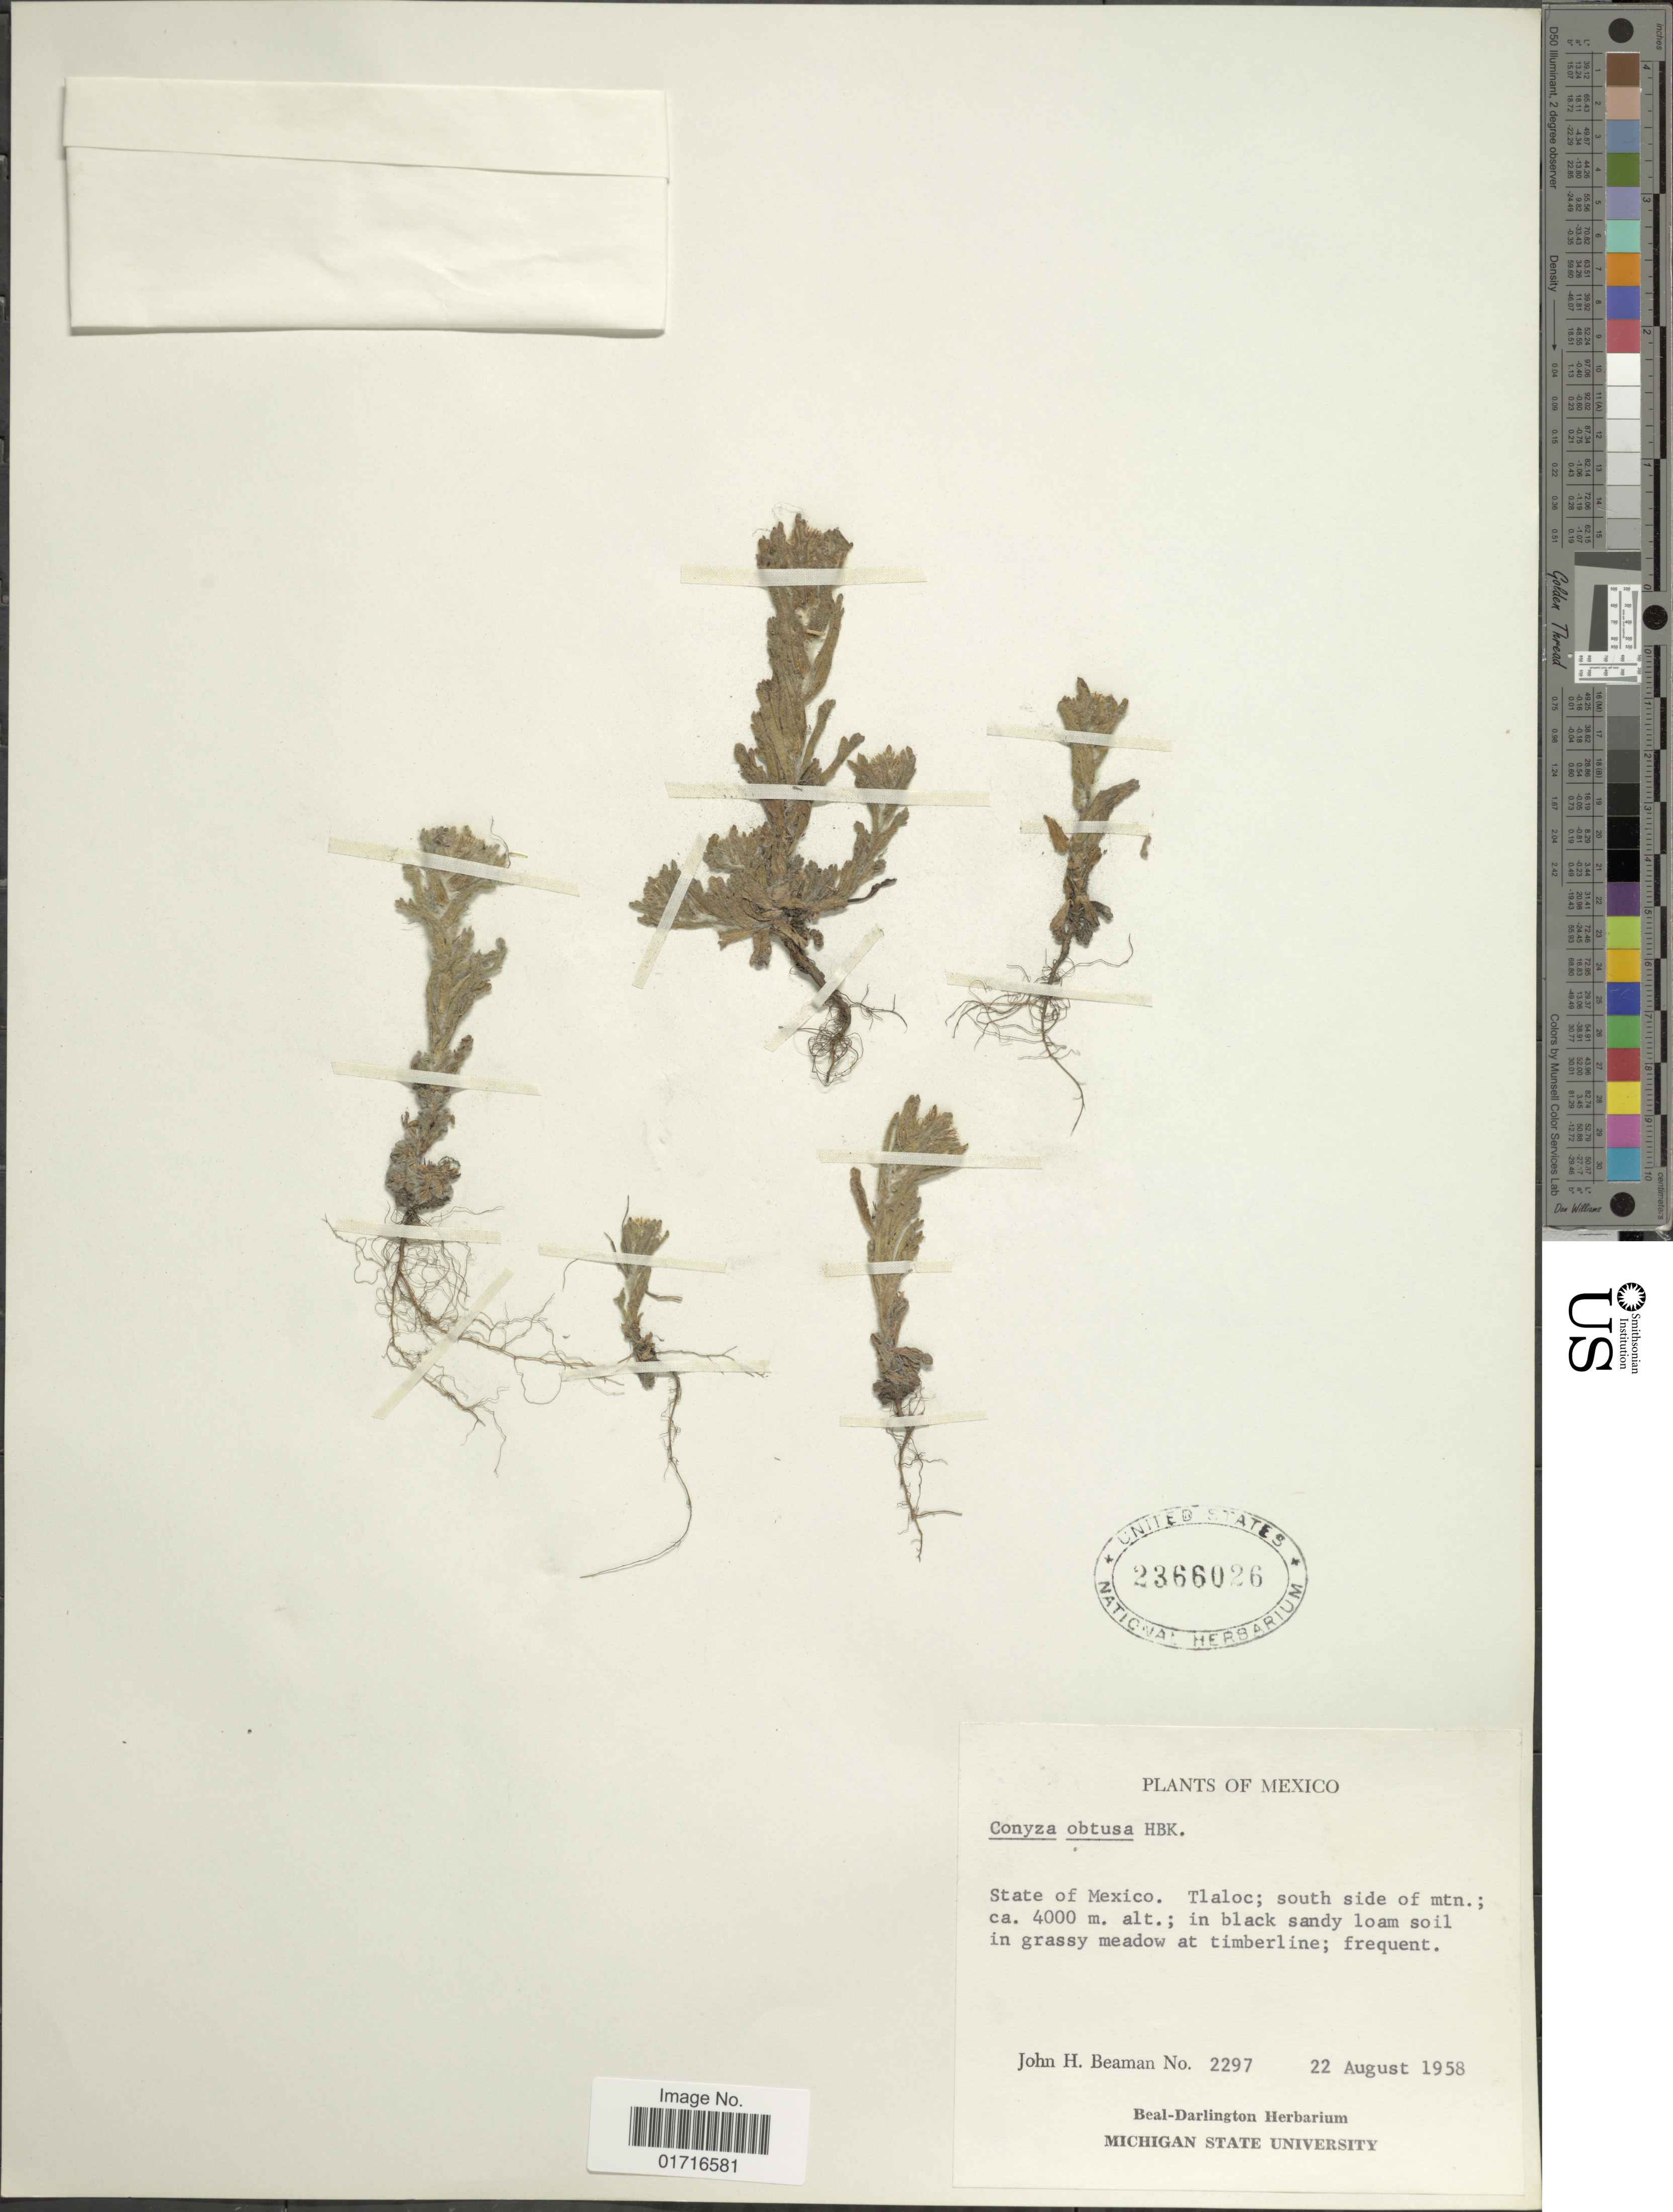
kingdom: Plantae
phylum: Tracheophyta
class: Magnoliopsida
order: Asterales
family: Asteraceae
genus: Conyza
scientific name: Conyza schiedeana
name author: (Less.) Cronq.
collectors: J. H. Beaman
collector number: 2297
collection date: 1958-08-22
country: Mexico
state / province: México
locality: Tlaloc; south side of mtn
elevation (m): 4000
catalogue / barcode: US 2366026